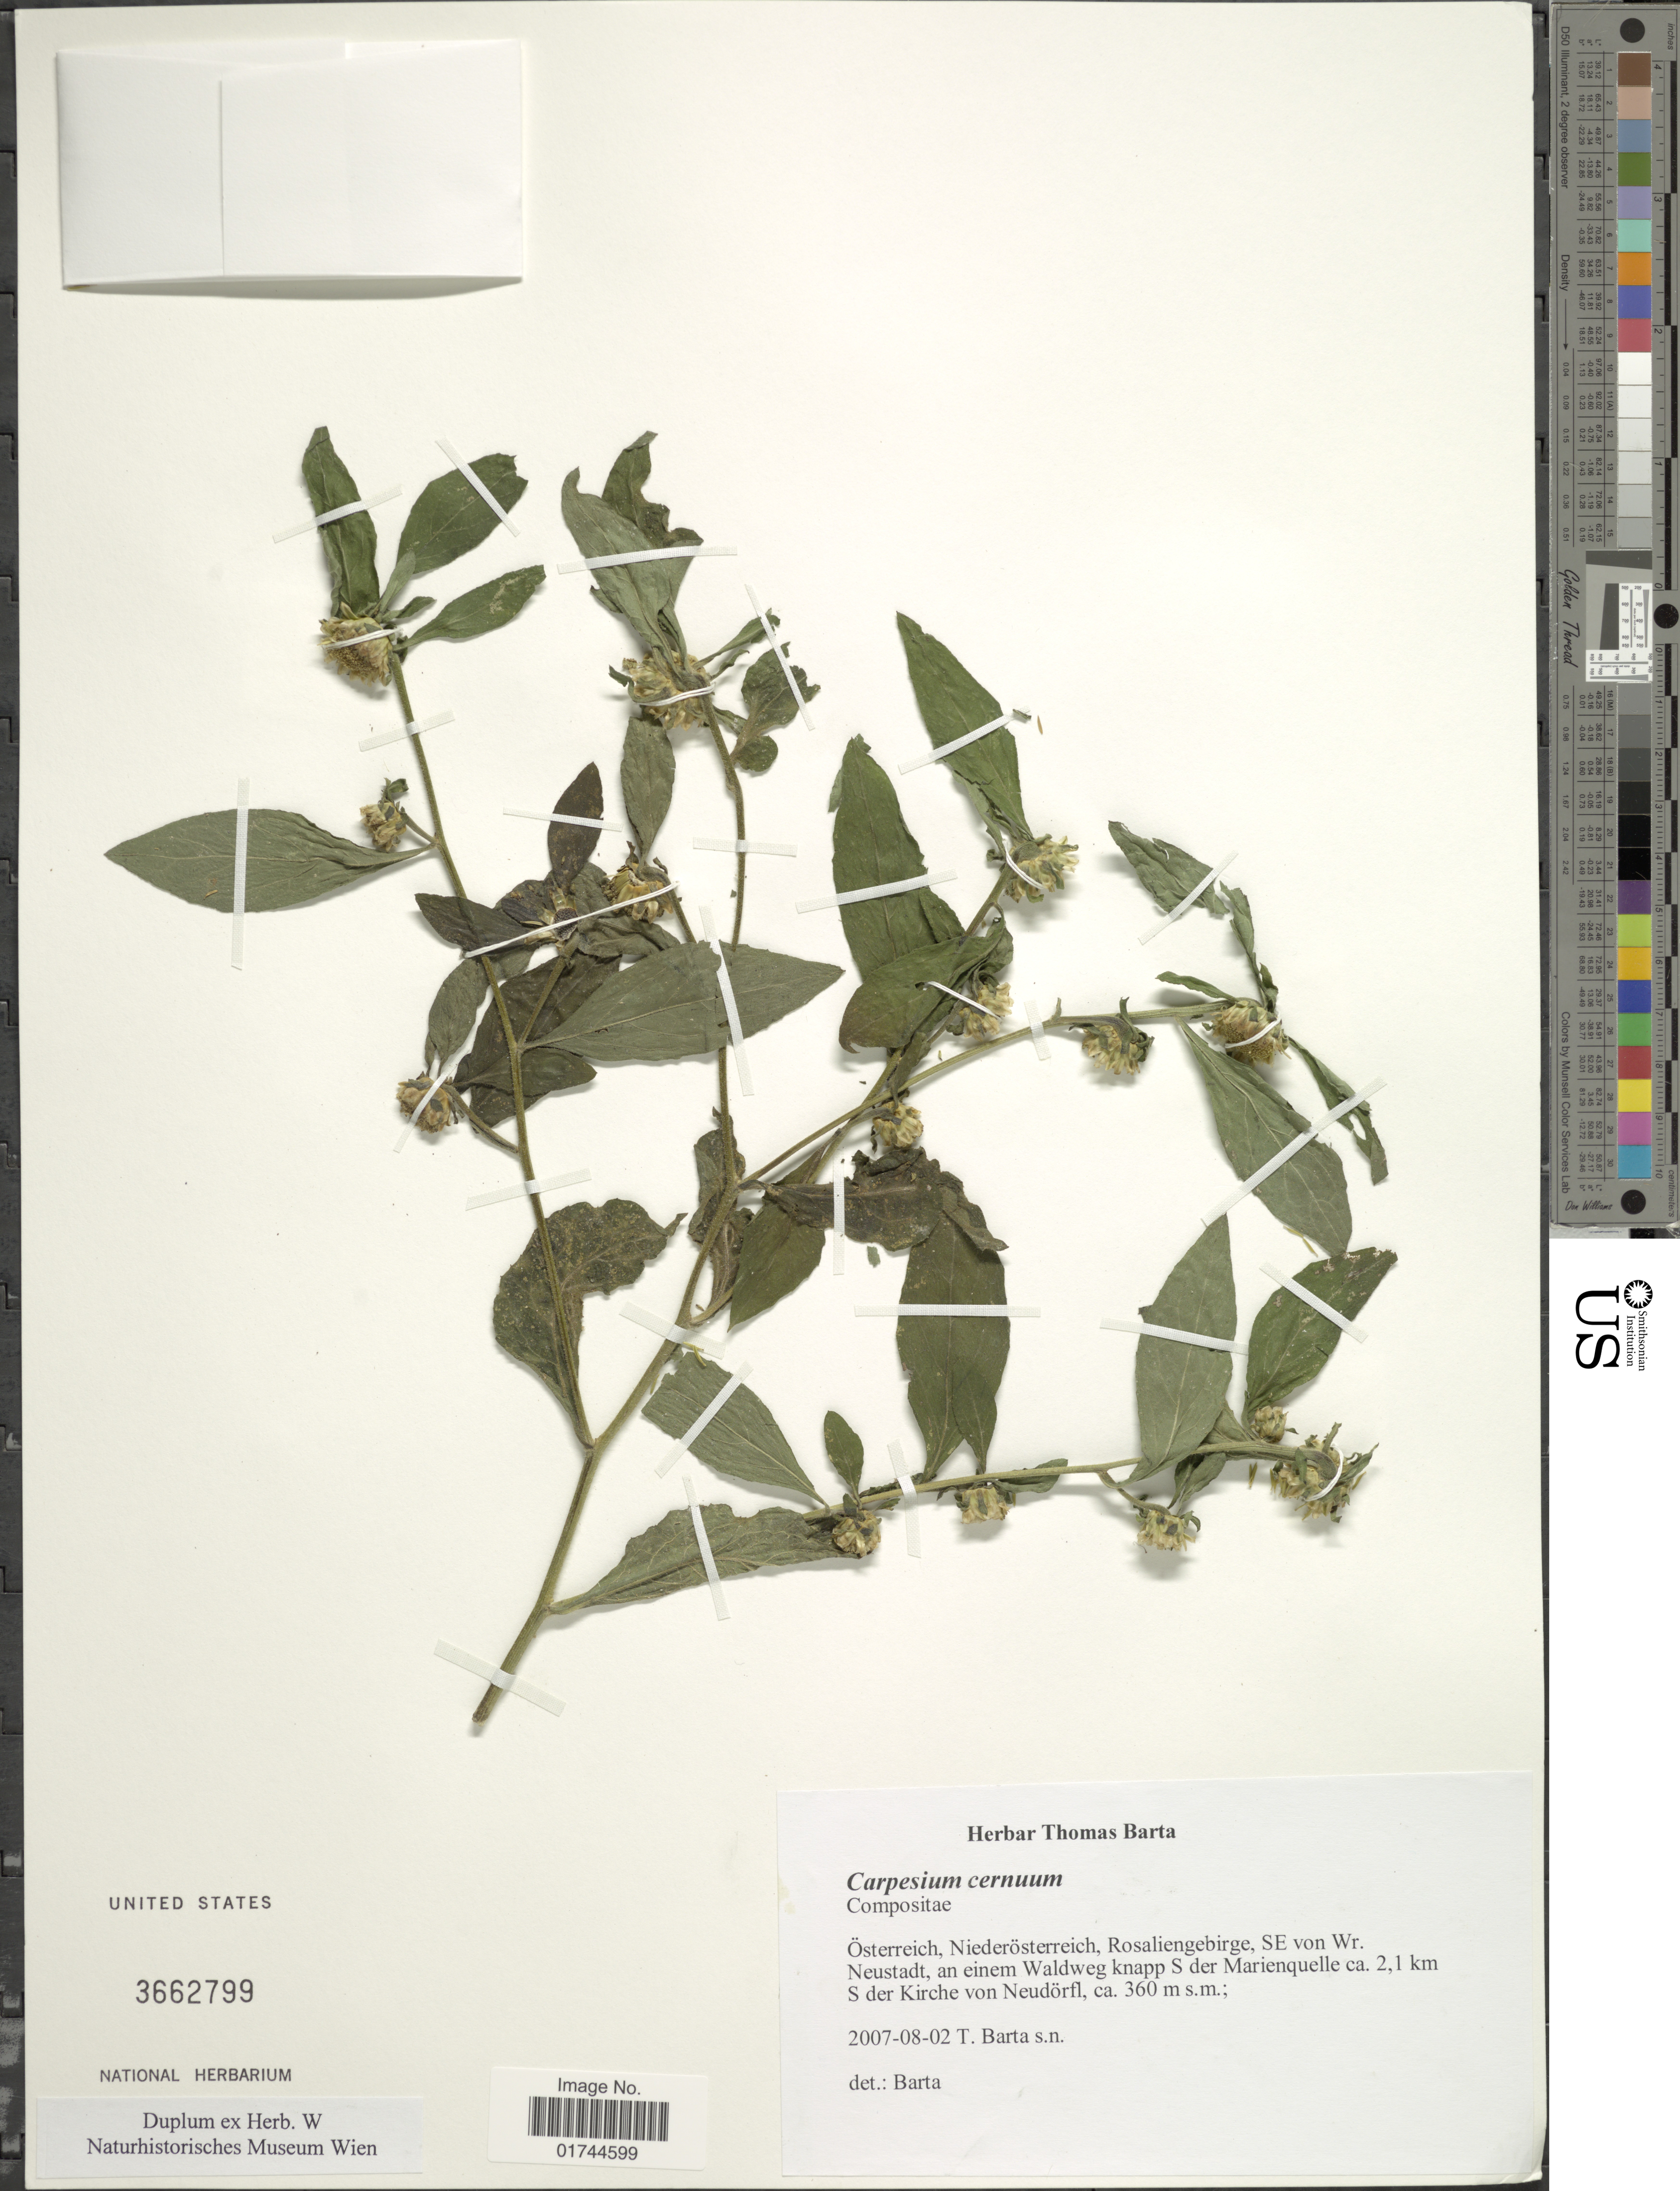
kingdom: Plantae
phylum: Tracheophyta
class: Magnoliopsida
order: Asterales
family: Asteraceae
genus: Carpesium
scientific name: Carpesium cernum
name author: L.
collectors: T. Barta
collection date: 2007-02-08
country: Austria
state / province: Niederosterreich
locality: Osterreich, Niederosterrech, Rosaliengebirge, SE von Wr. Neustadt, an einem Waldweg knapp S der Marienquelle ca. 2,1 km S der Kirche von Neudorfl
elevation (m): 360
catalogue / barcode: US 3662799